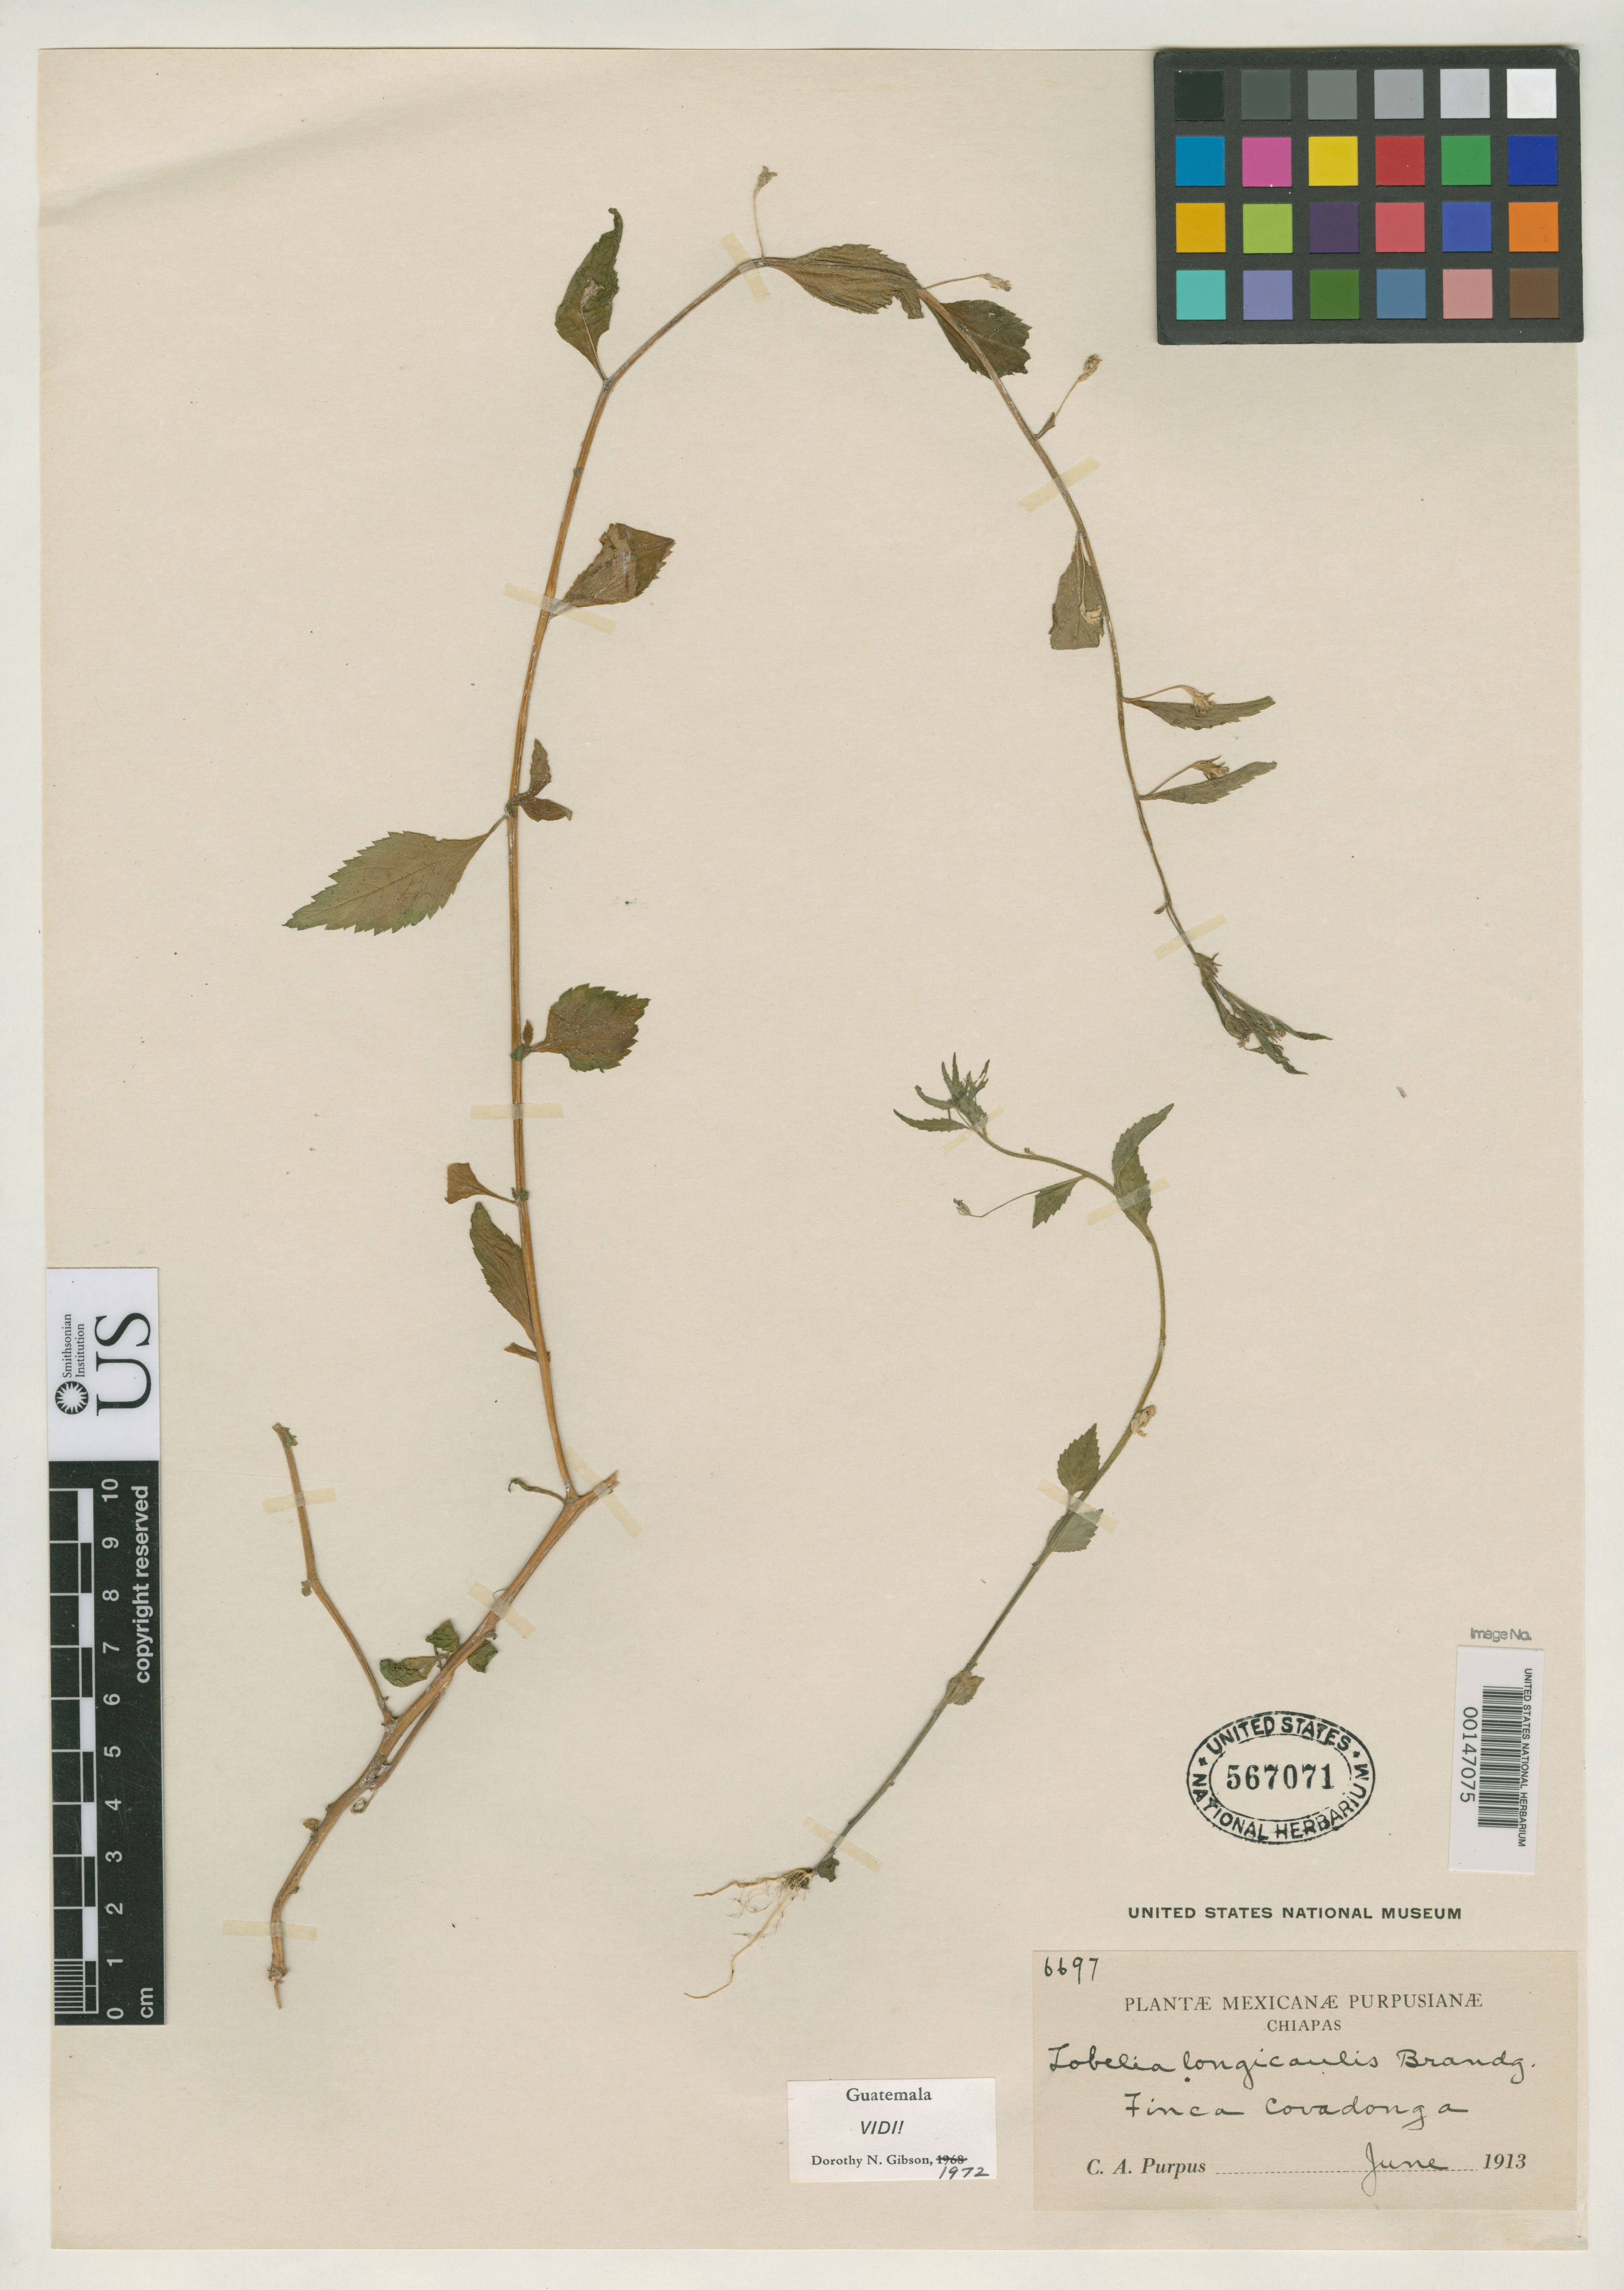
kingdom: Plantae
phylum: Tracheophyta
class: Magnoliopsida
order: Asterales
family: Campanulaceae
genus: Lobelia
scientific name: Lobelia longicaulis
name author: Brandegee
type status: Isotype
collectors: C. A. Purpus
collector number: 6697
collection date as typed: Jun 1913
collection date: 1913-06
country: Mexico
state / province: Chiapas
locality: Finca Covadonga.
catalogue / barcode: US 567071